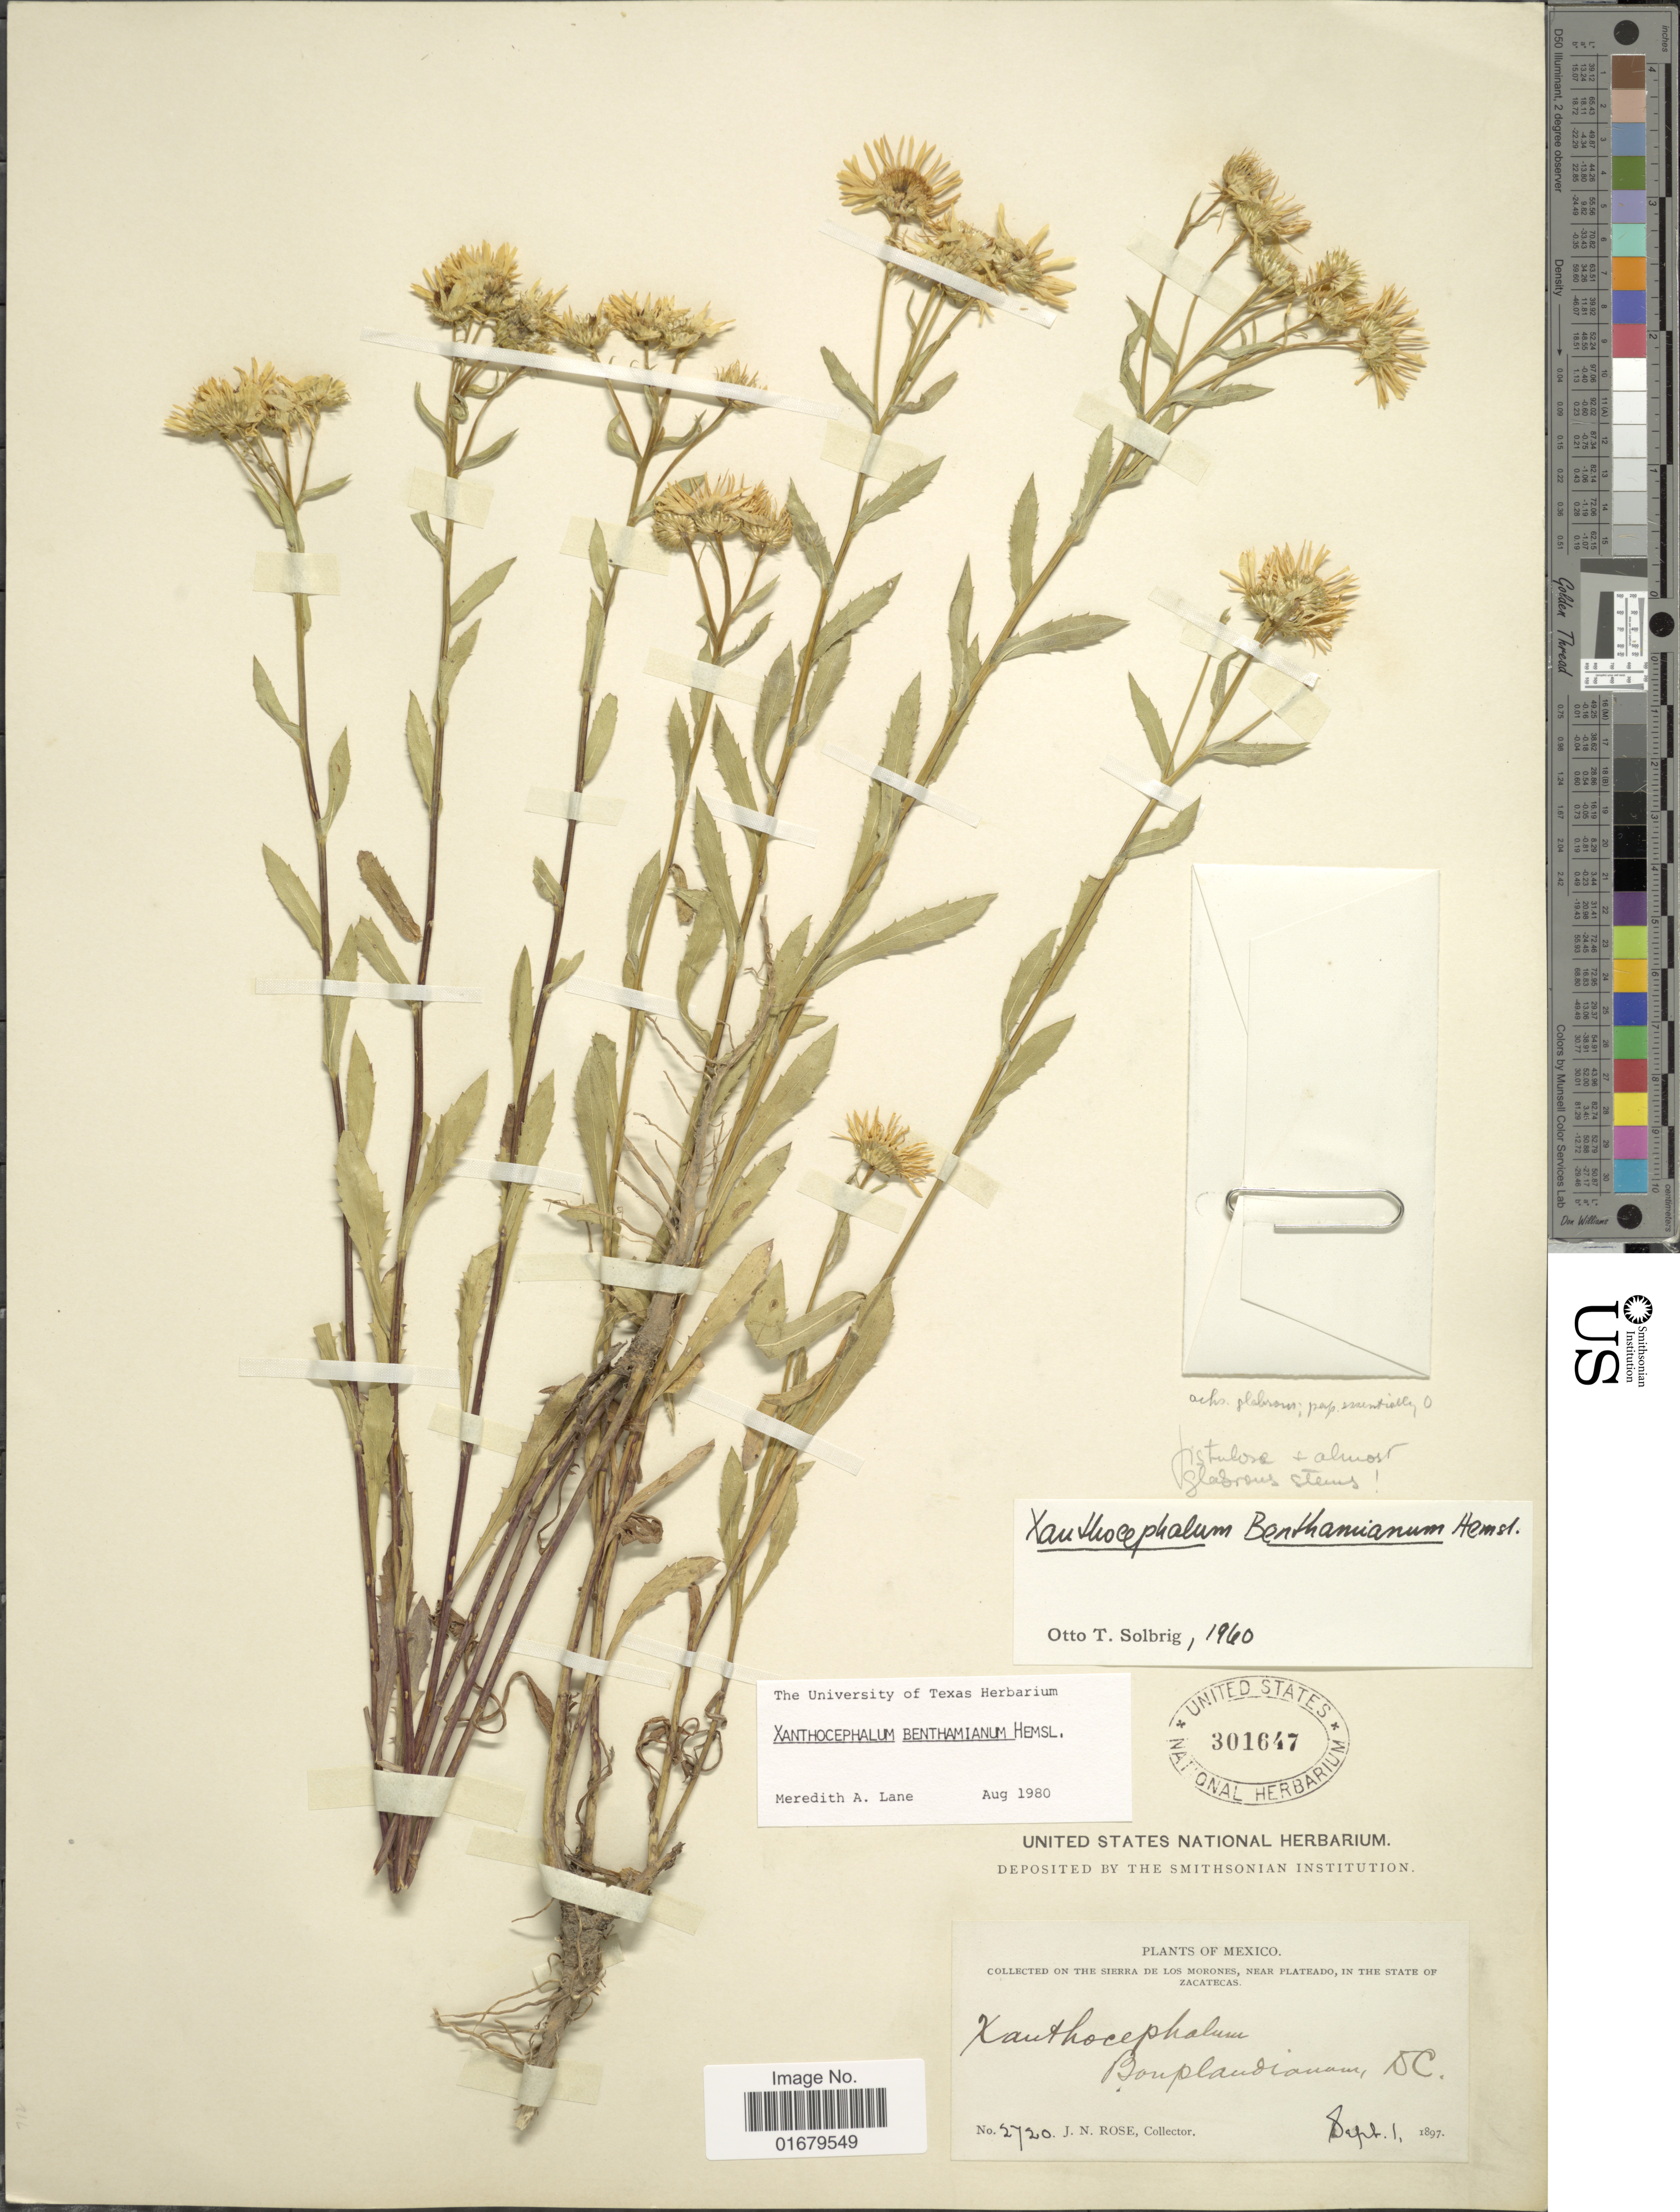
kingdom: Plantae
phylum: Tracheophyta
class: Magnoliopsida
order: Asterales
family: Asteraceae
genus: Xanthocephalum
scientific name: Xanthocephalum benthamianum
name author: Hemsl.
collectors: J. N. Rose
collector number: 2720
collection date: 1897-09-01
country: Mexico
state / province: Zacatecas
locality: The Sierra de Los Morones, near Plateado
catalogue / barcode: US 301647